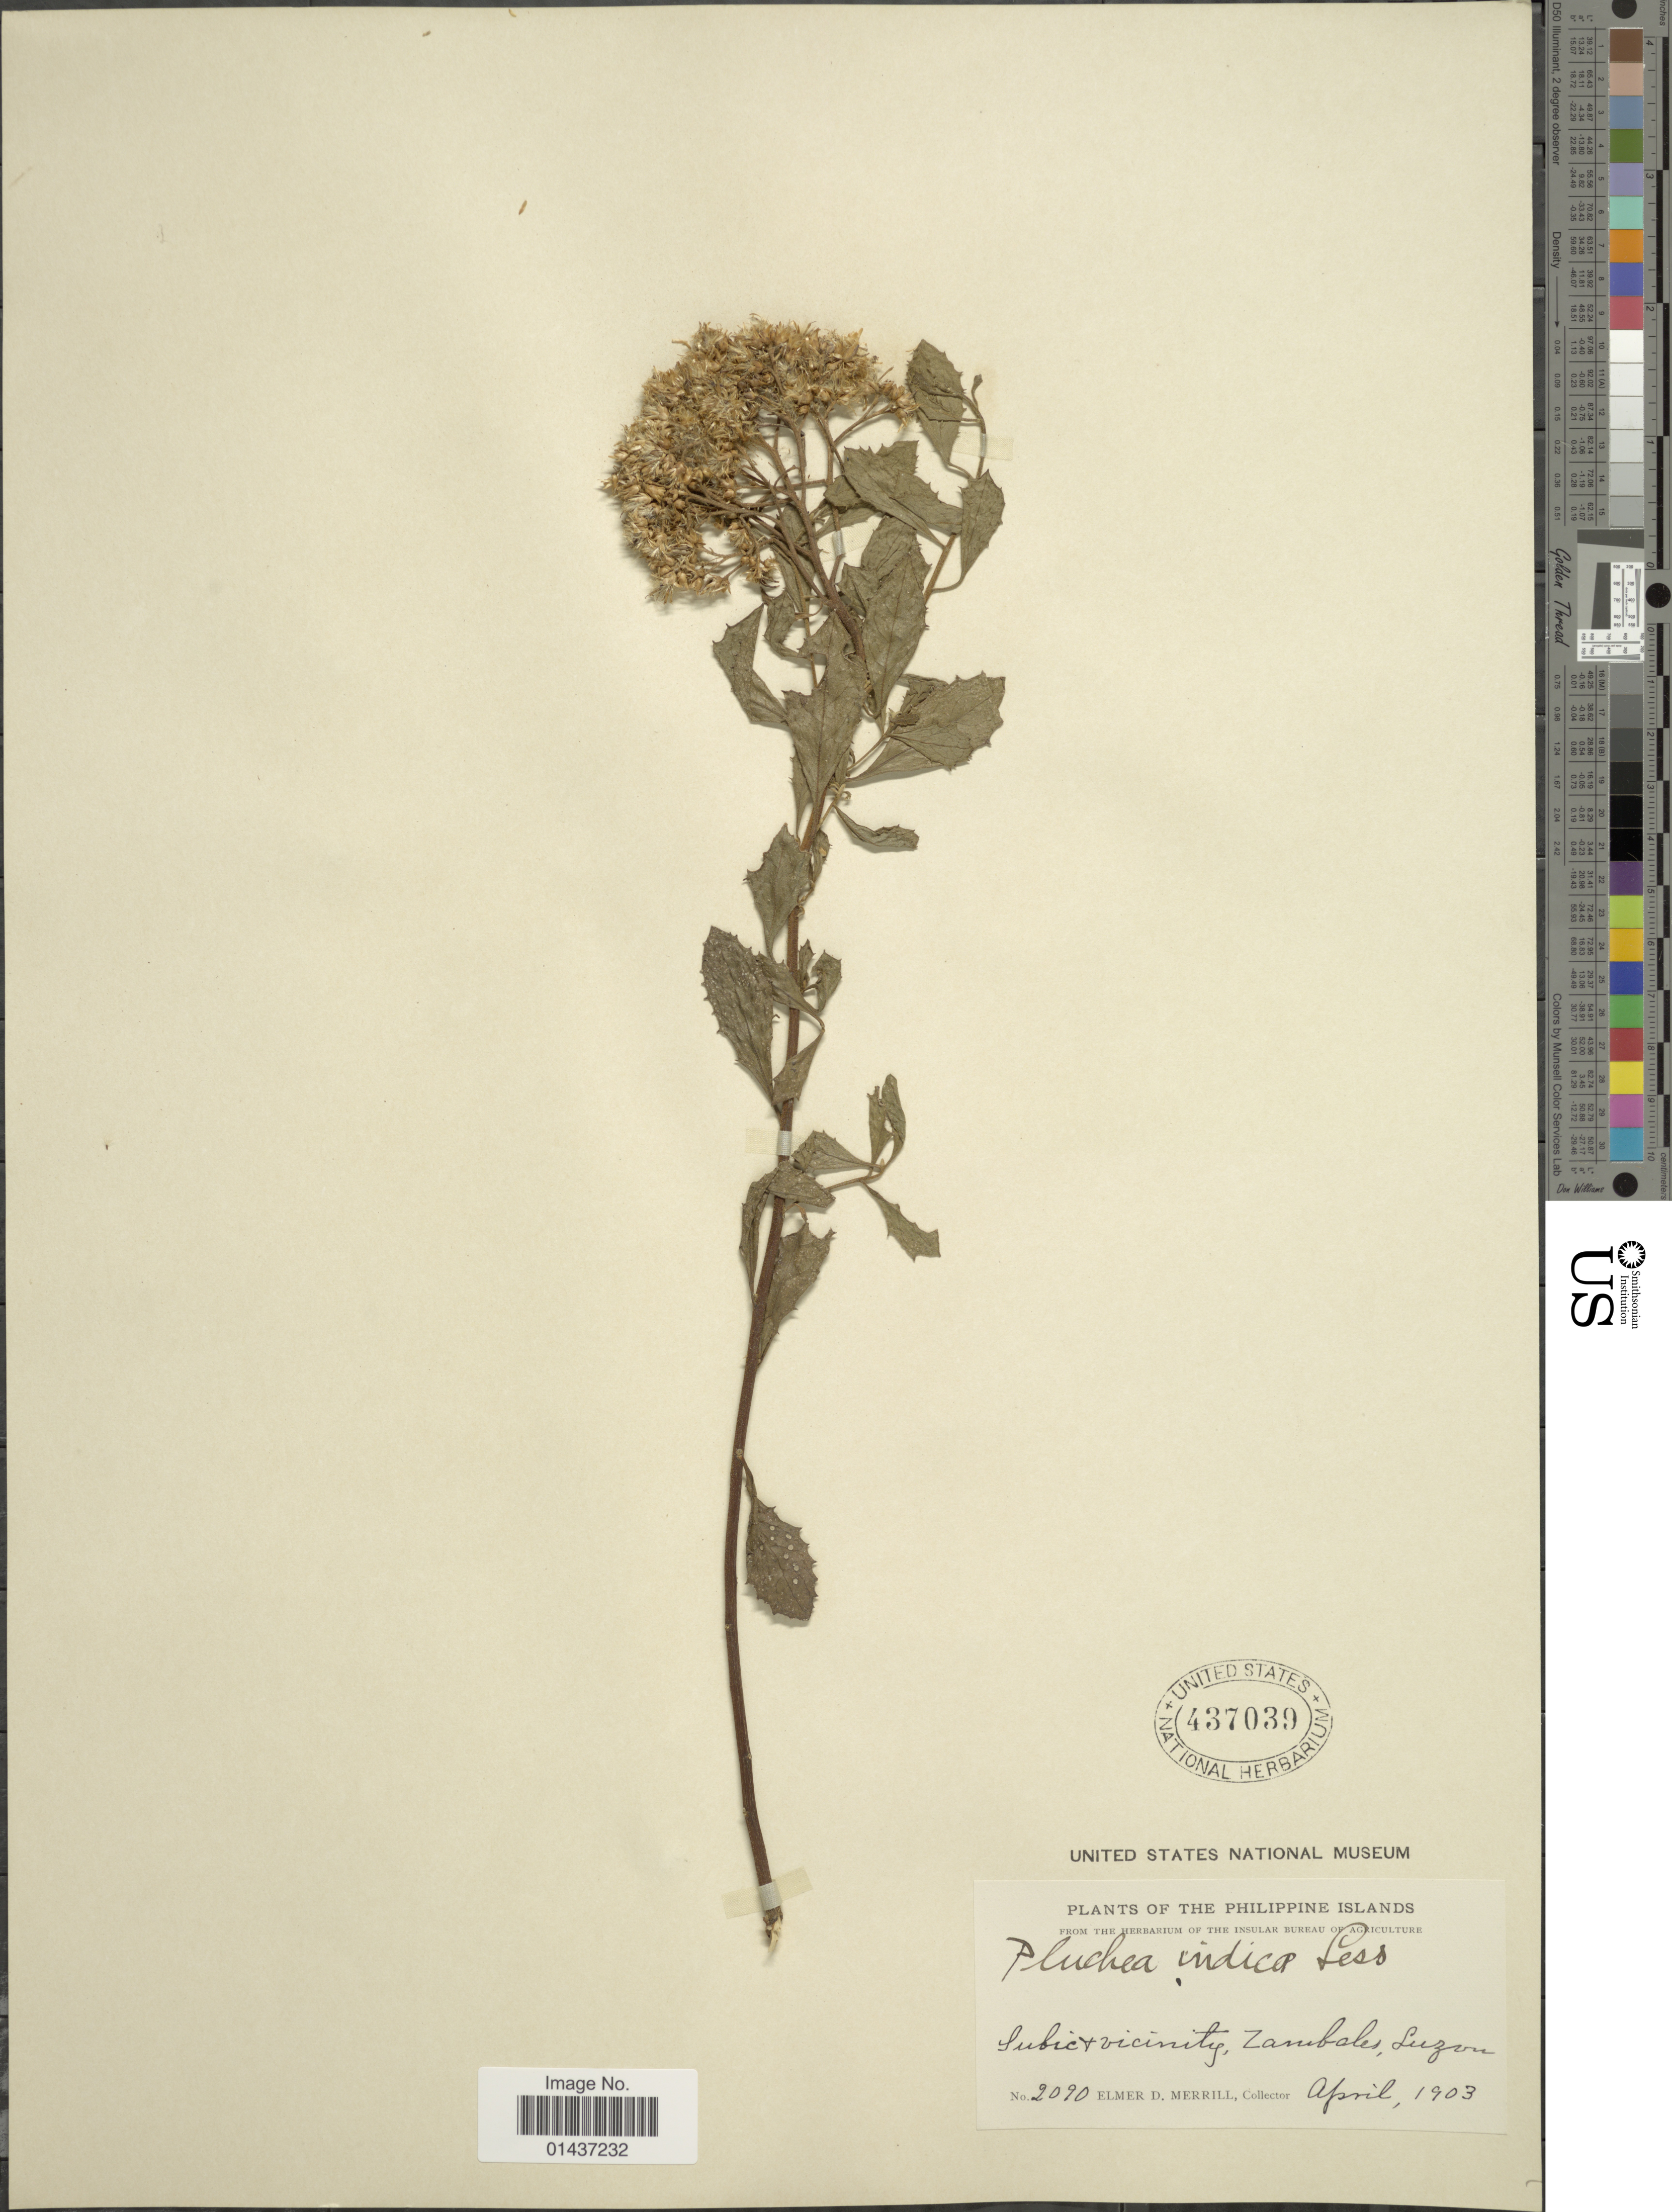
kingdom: Plantae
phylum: Tracheophyta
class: Magnoliopsida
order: Asterales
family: Asteraceae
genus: Pluchea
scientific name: Pluchea indica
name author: (L.) Less.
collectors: E. D. Merrill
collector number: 2090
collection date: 1903-04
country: Philippines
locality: The Philippine Islands, Subic + vicinity, Zambales, Luzon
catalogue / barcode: US 437039